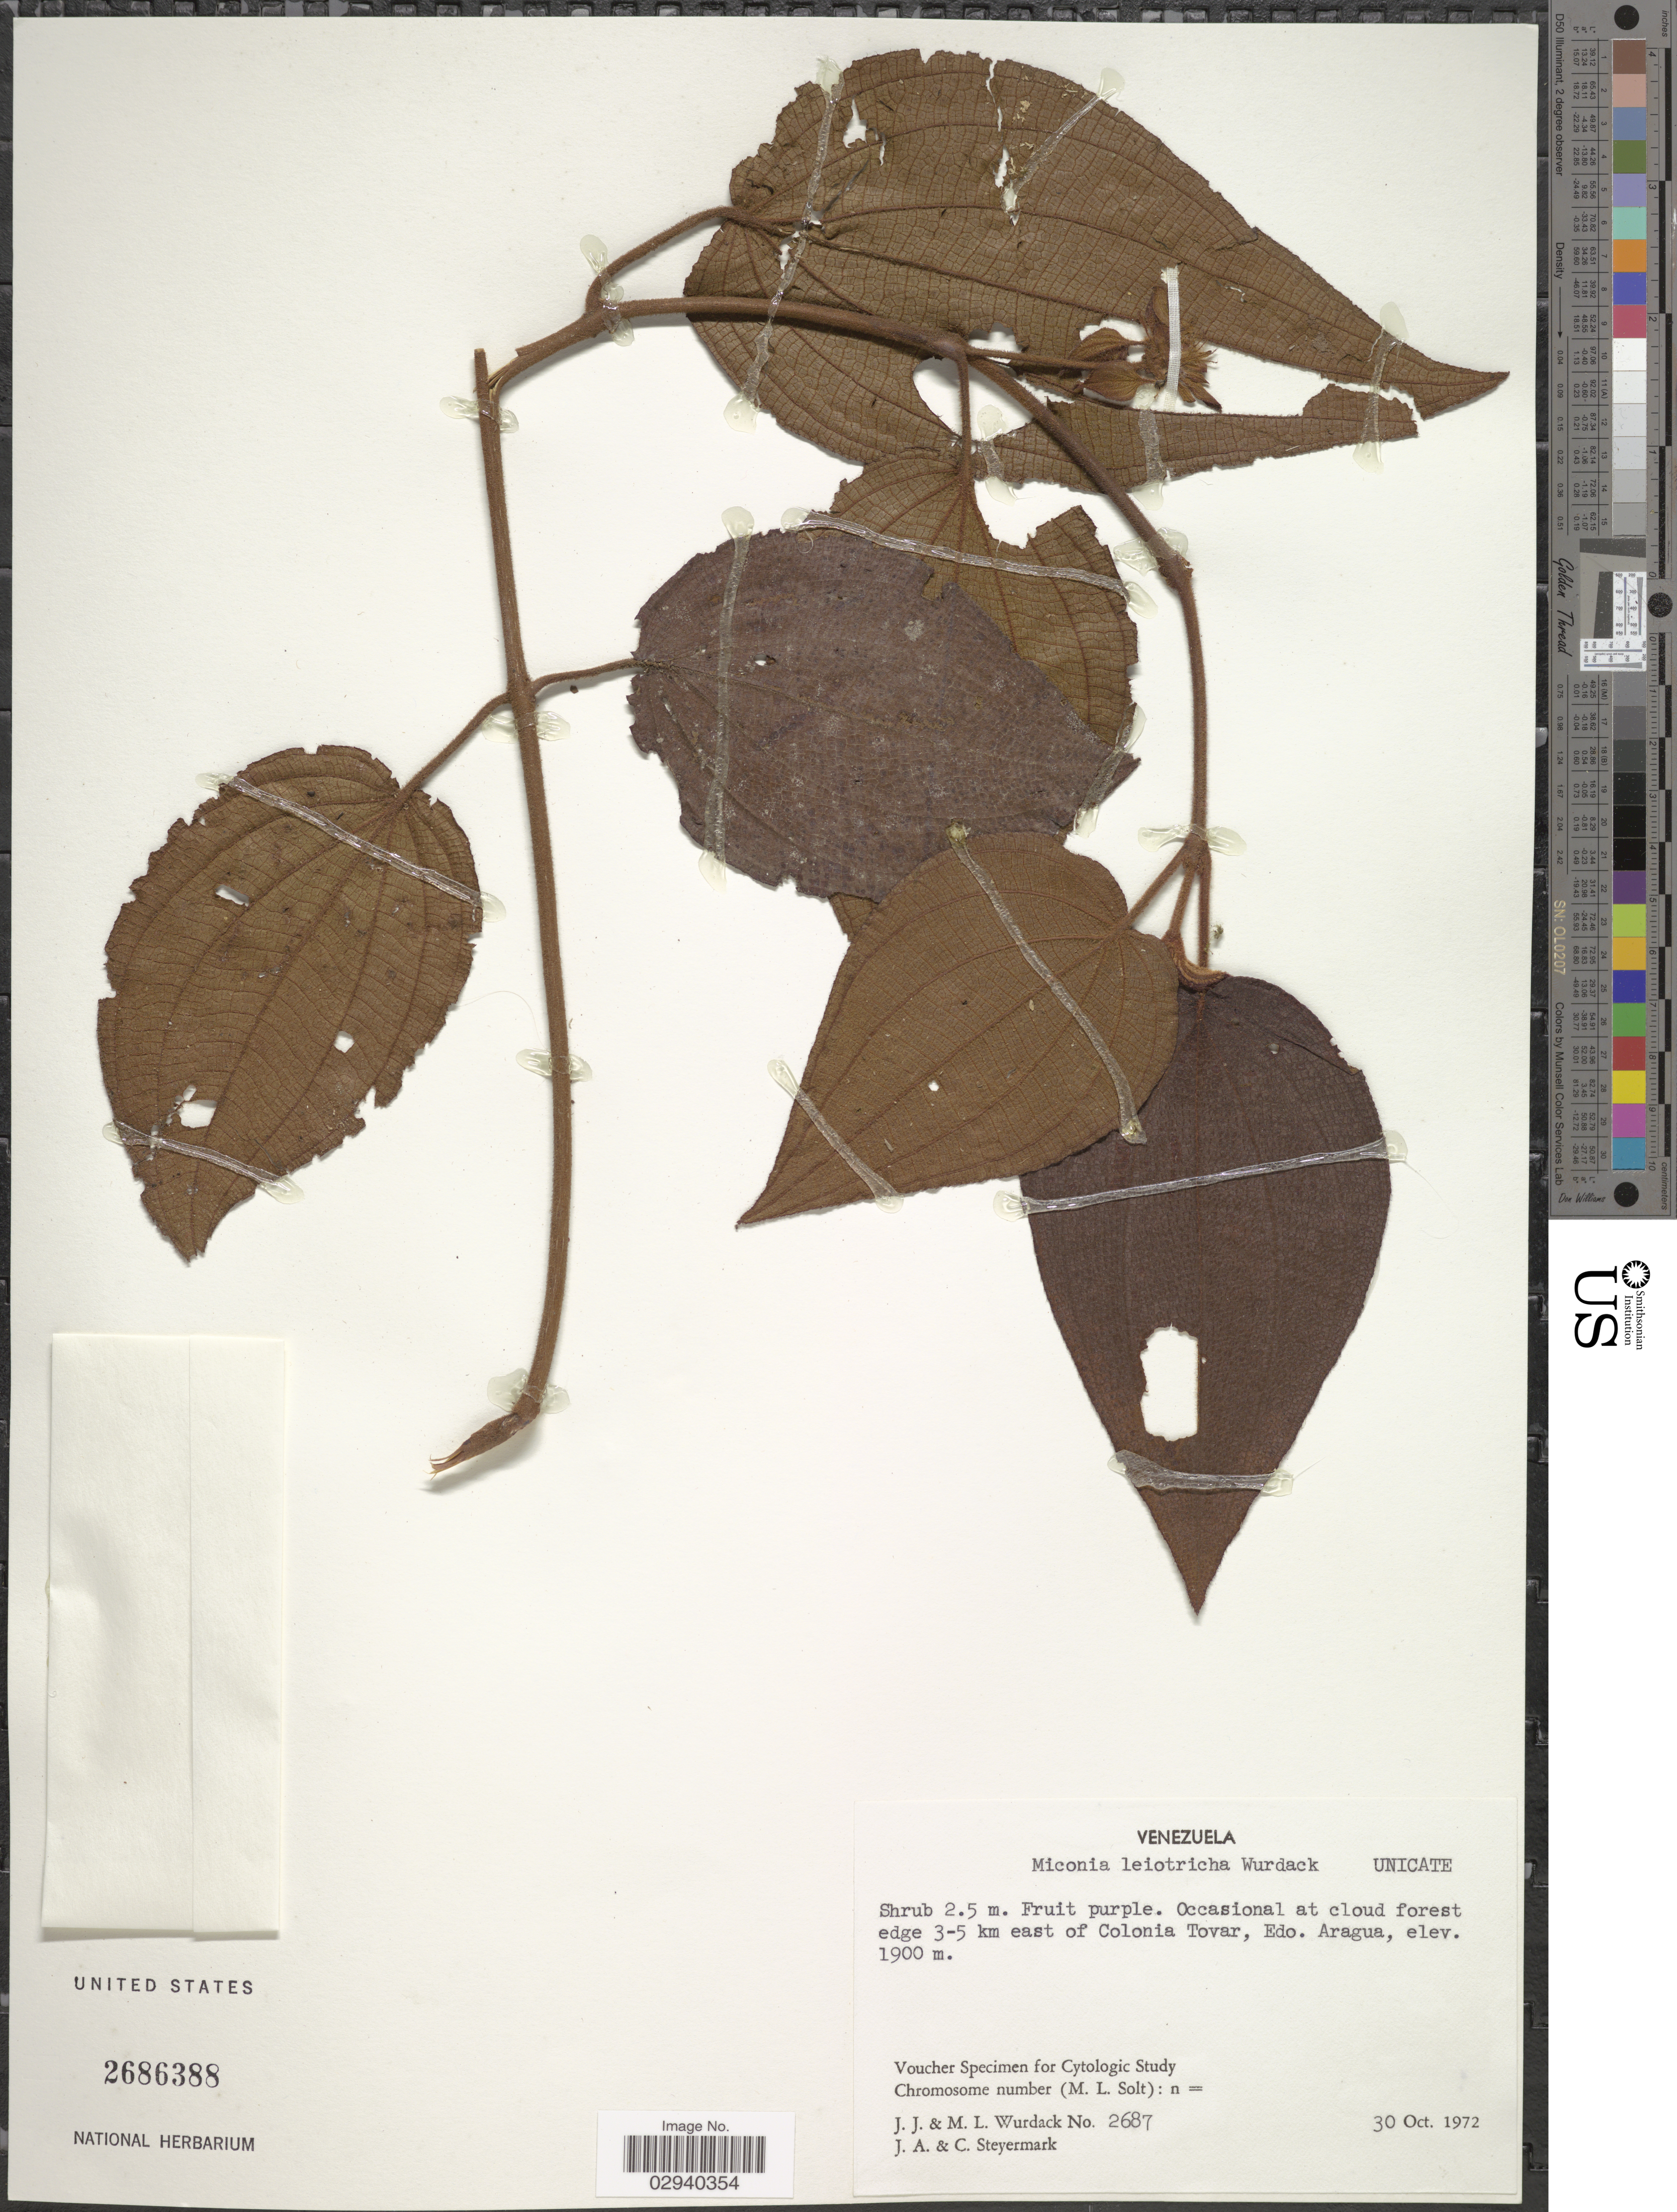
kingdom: Plantae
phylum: Tracheophyta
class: Magnoliopsida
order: Myrtales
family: Melastomataceae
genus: Miconia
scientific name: Miconia leiotricha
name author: Wurdack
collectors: J. J. Wurdack, M. L. Wurdack, J. Steyermark & C. Steyermark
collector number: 2687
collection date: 1972-10-30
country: Venezuela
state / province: Aragua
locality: Occasional at cloud forest edge 3-5 km east of Colonia Tovar.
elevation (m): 1900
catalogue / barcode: US 2686388